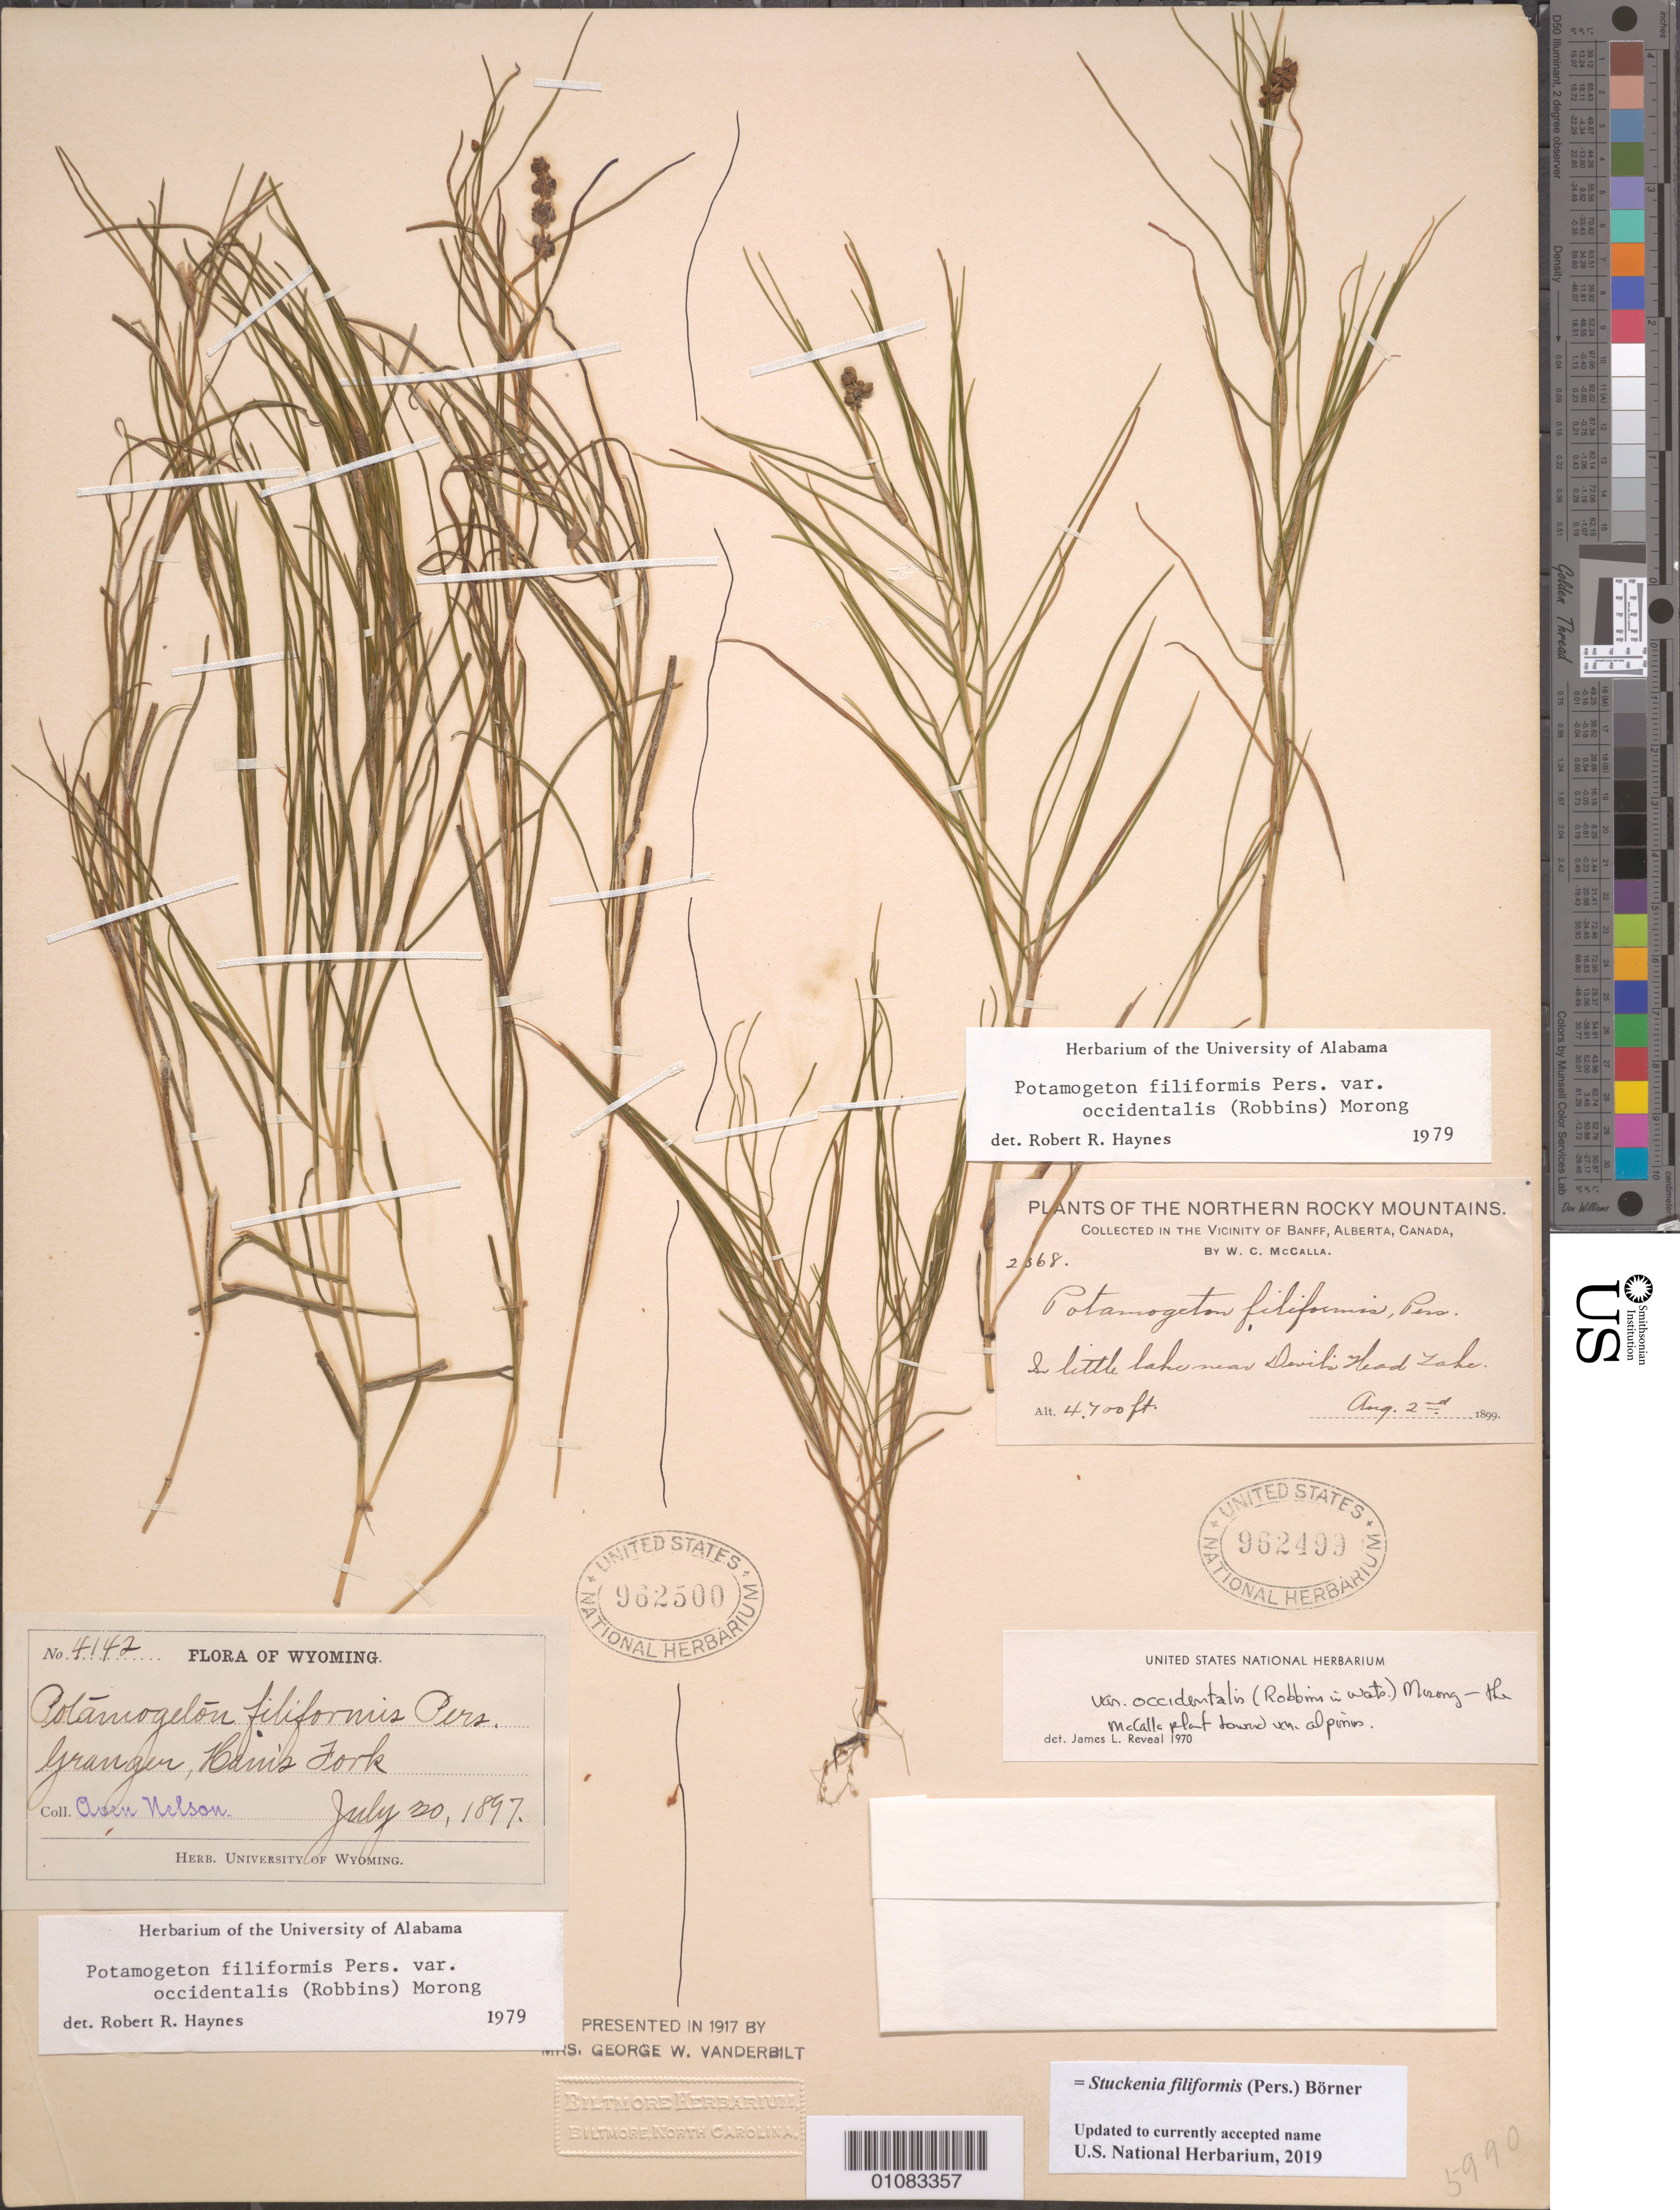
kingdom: Plantae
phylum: Tracheophyta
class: Liliopsida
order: Alismatales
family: Potamogetonaceae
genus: Stuckenia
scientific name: Stuckenia filiformis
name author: (Pers.) Börner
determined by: Strong, Mark T., (BOT), Smithsonian Institution - National Museum of Natural History (UNITED STATES)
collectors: A. Nelson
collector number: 4142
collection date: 1897-07-30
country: United States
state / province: Wyoming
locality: Ham's Fork, Granger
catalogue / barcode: US 962500